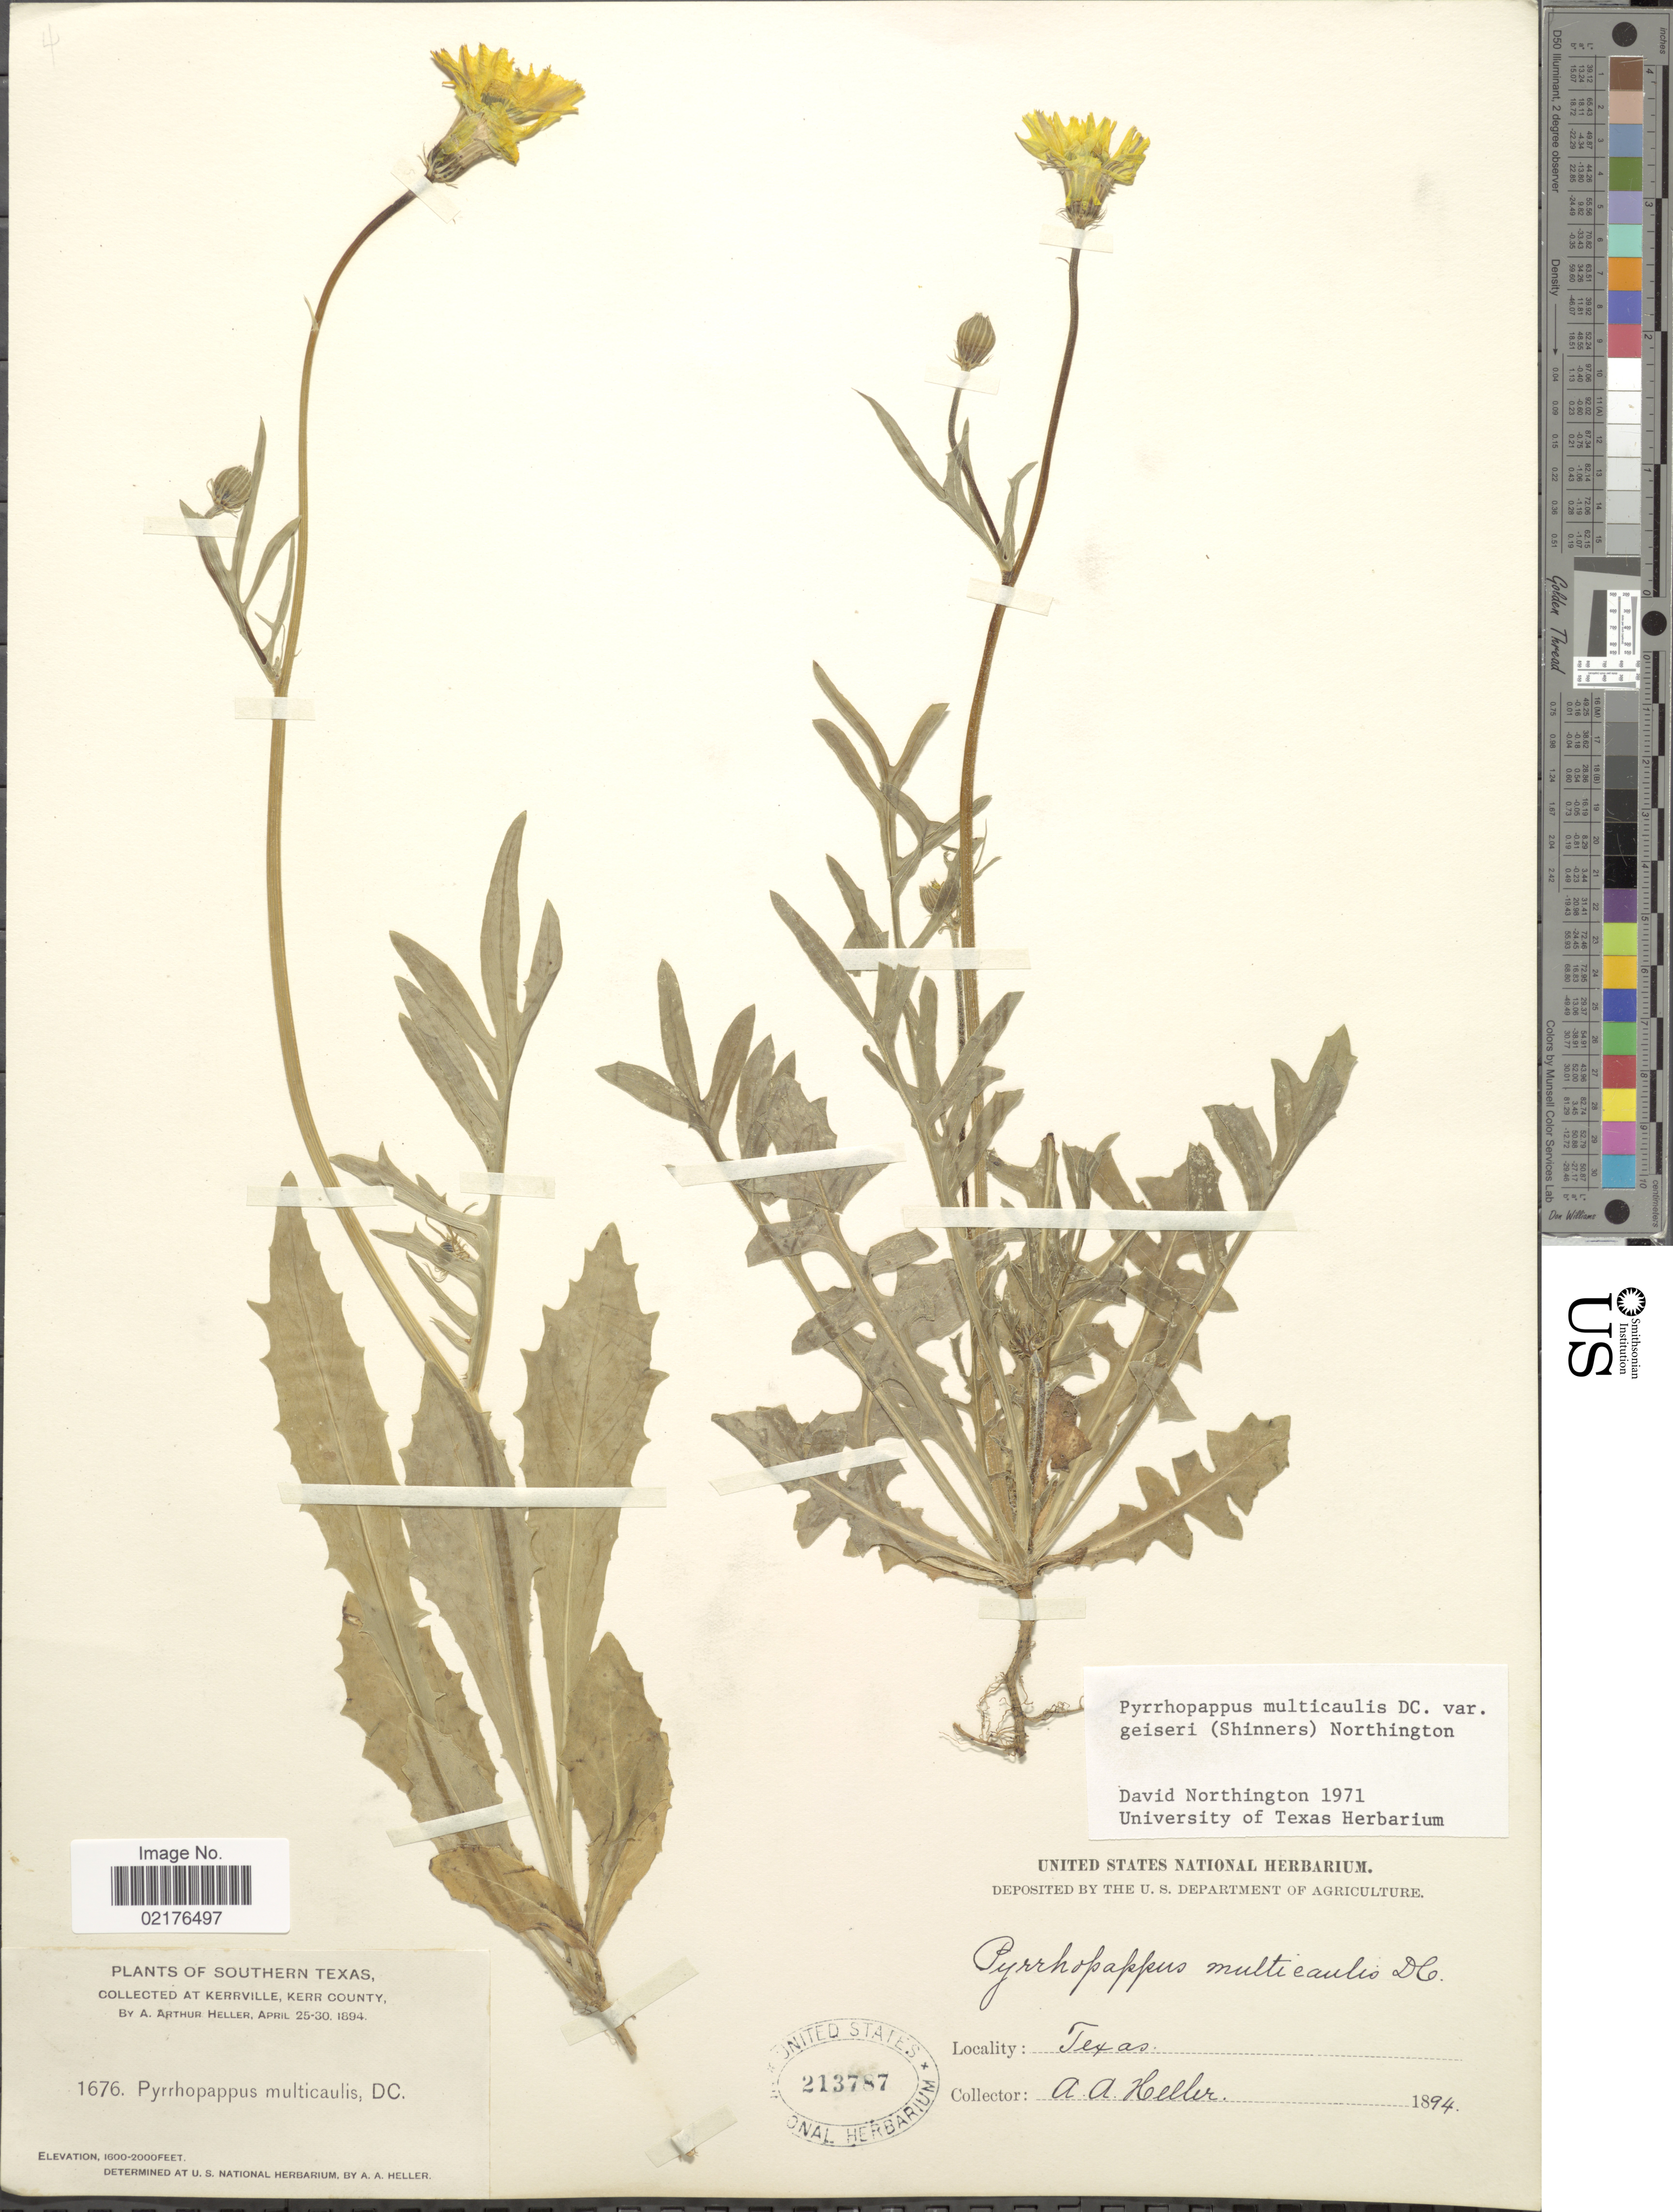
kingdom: Plantae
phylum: Tracheophyta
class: Magnoliopsida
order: Asterales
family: Asteraceae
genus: Pyrrhopappus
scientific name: Pyrrhopappus pauciflorus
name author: (D. Don) DC.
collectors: A. A. Heller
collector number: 1676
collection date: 1894-04-25/1894-04-30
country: United States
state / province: Texas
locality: Southern Texas, At Kerrville, Kerr County,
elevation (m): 488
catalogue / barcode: US 213787